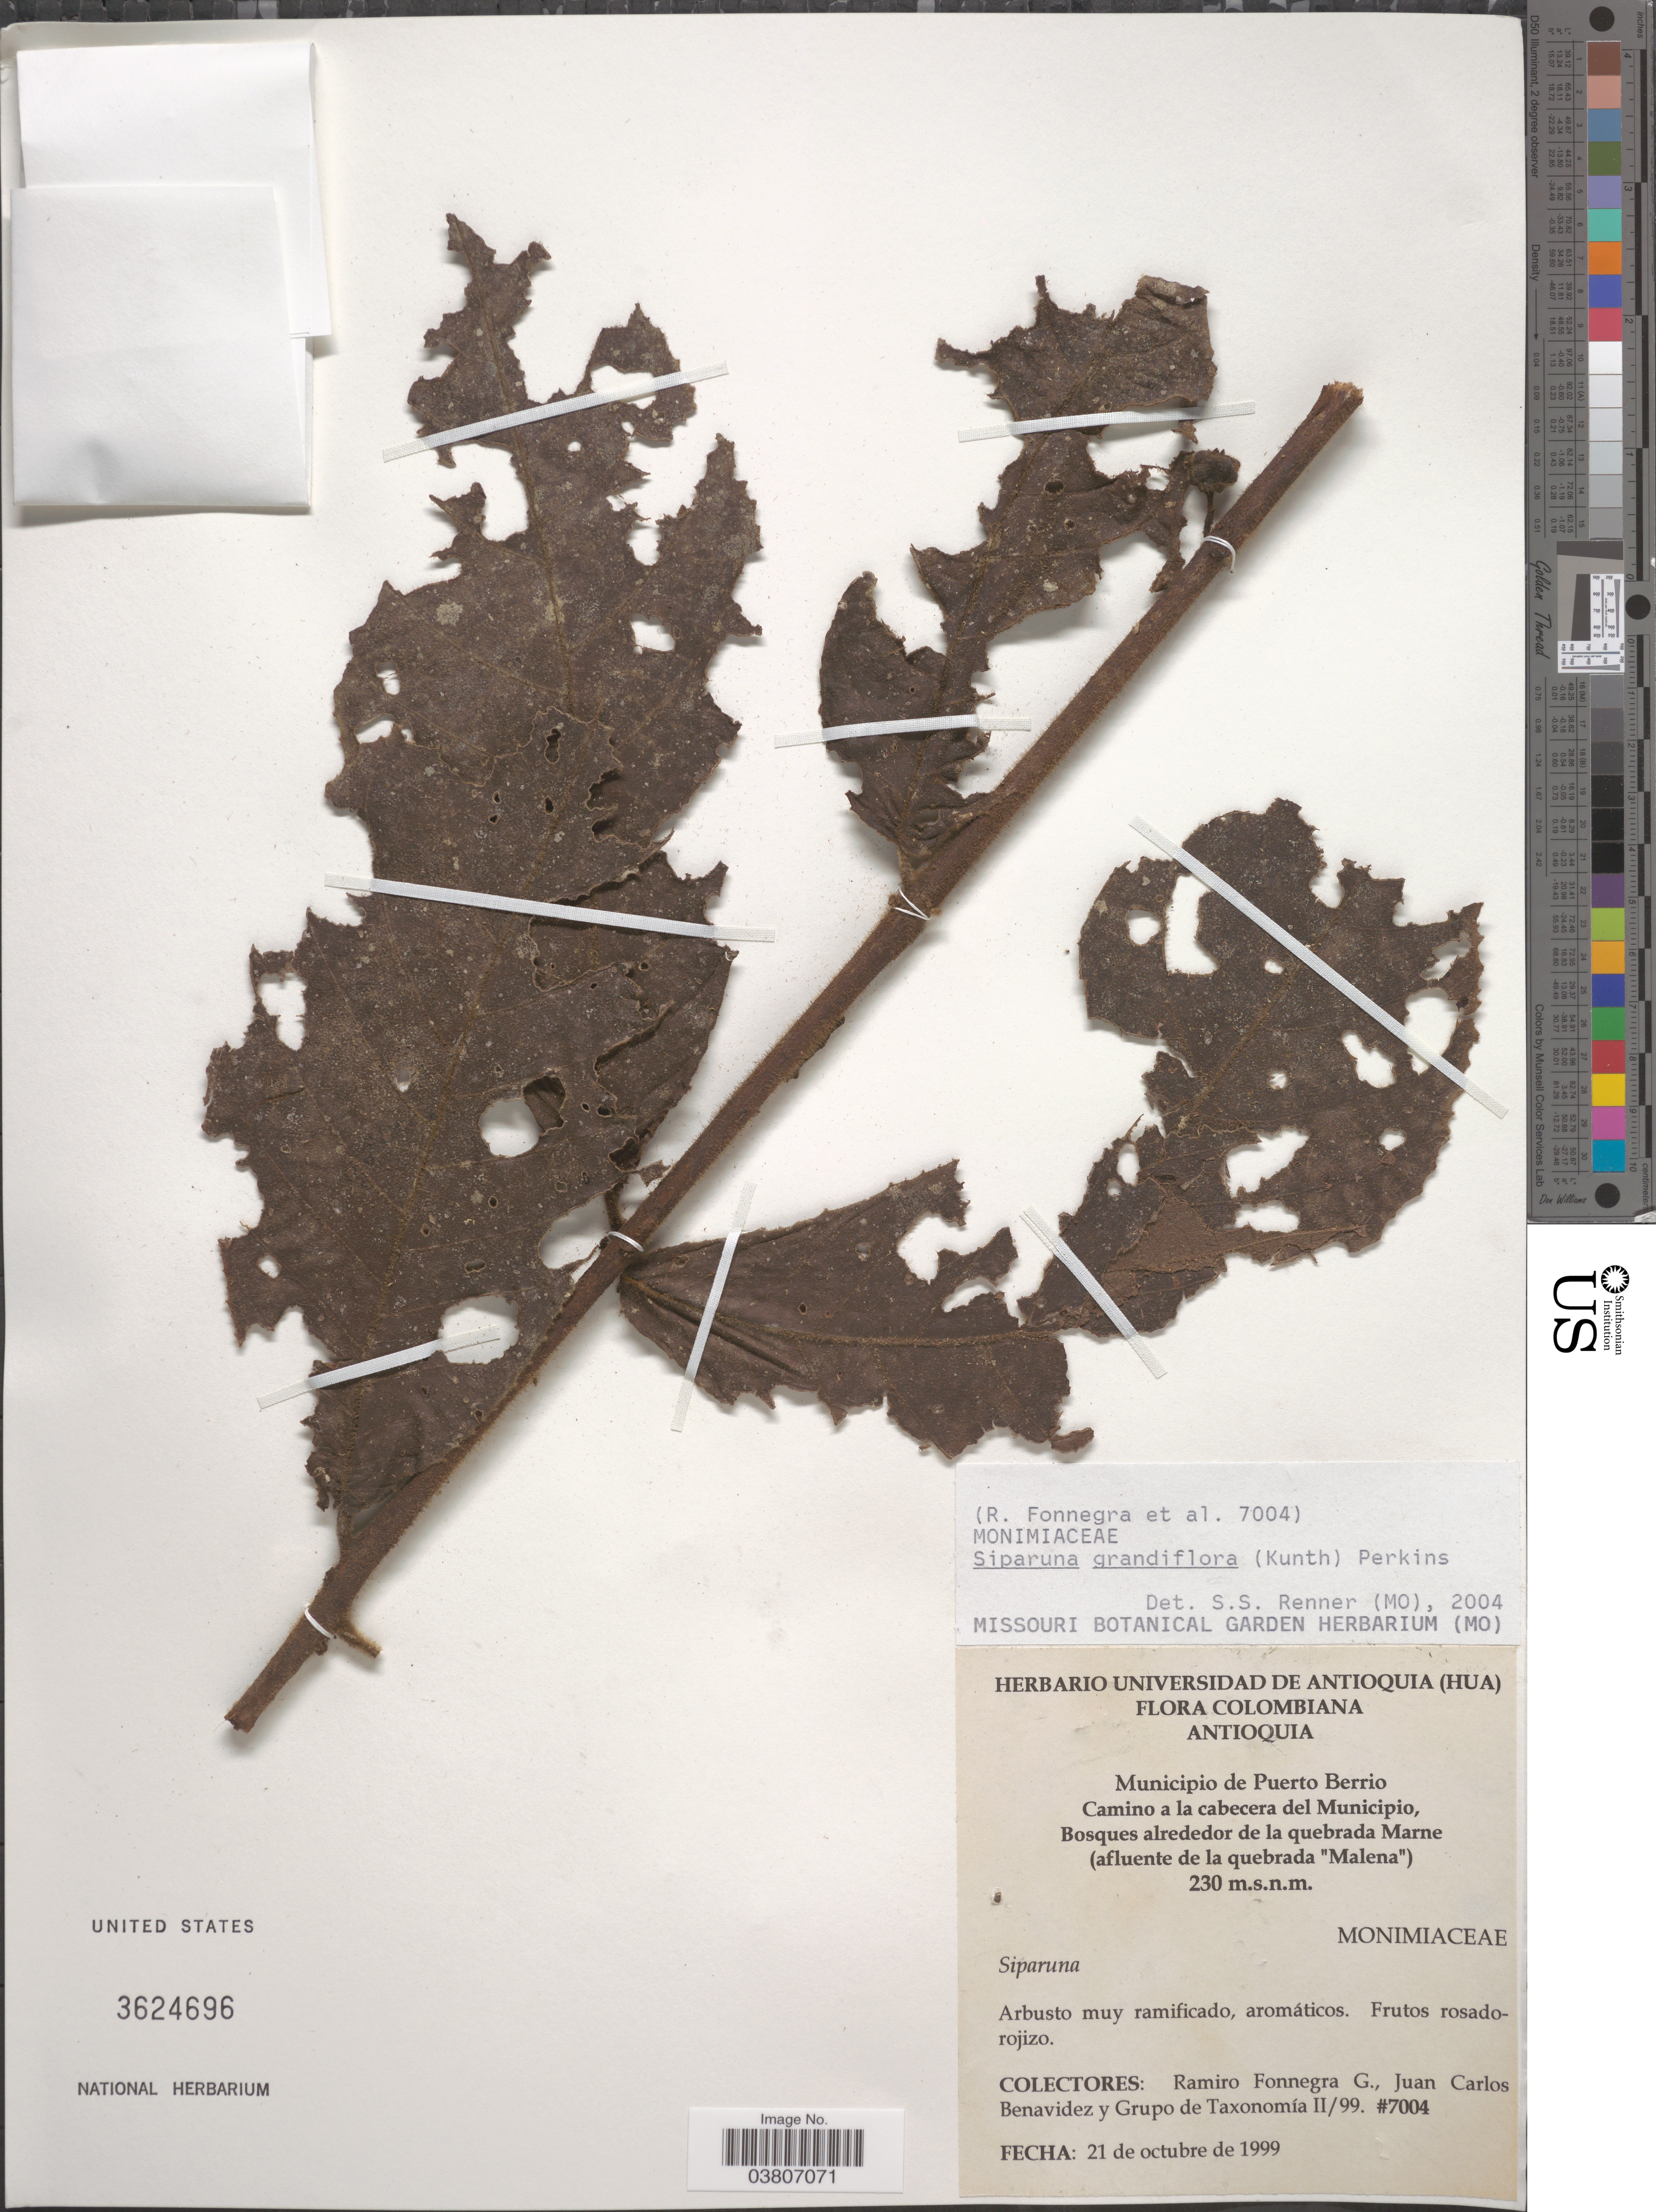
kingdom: Plantae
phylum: Tracheophyta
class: Magnoliopsida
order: Laurales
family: Siparunaceae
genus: Siparuna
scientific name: Siparuna grandiflora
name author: (Kunth) A. DC.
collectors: R. Fonnegra G., J. Benavidez & Grupo de Taxonomia de Plantas Vasculares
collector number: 7004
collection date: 1999-10-21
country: Colombia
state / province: Antioquia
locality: Municipio de Puerto Berrio. Camino a la cabecera del Municipio, Bosques alrededores de la quebrada Marne (afluente de la quebrada 'Malena').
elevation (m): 230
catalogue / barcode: US 3624696